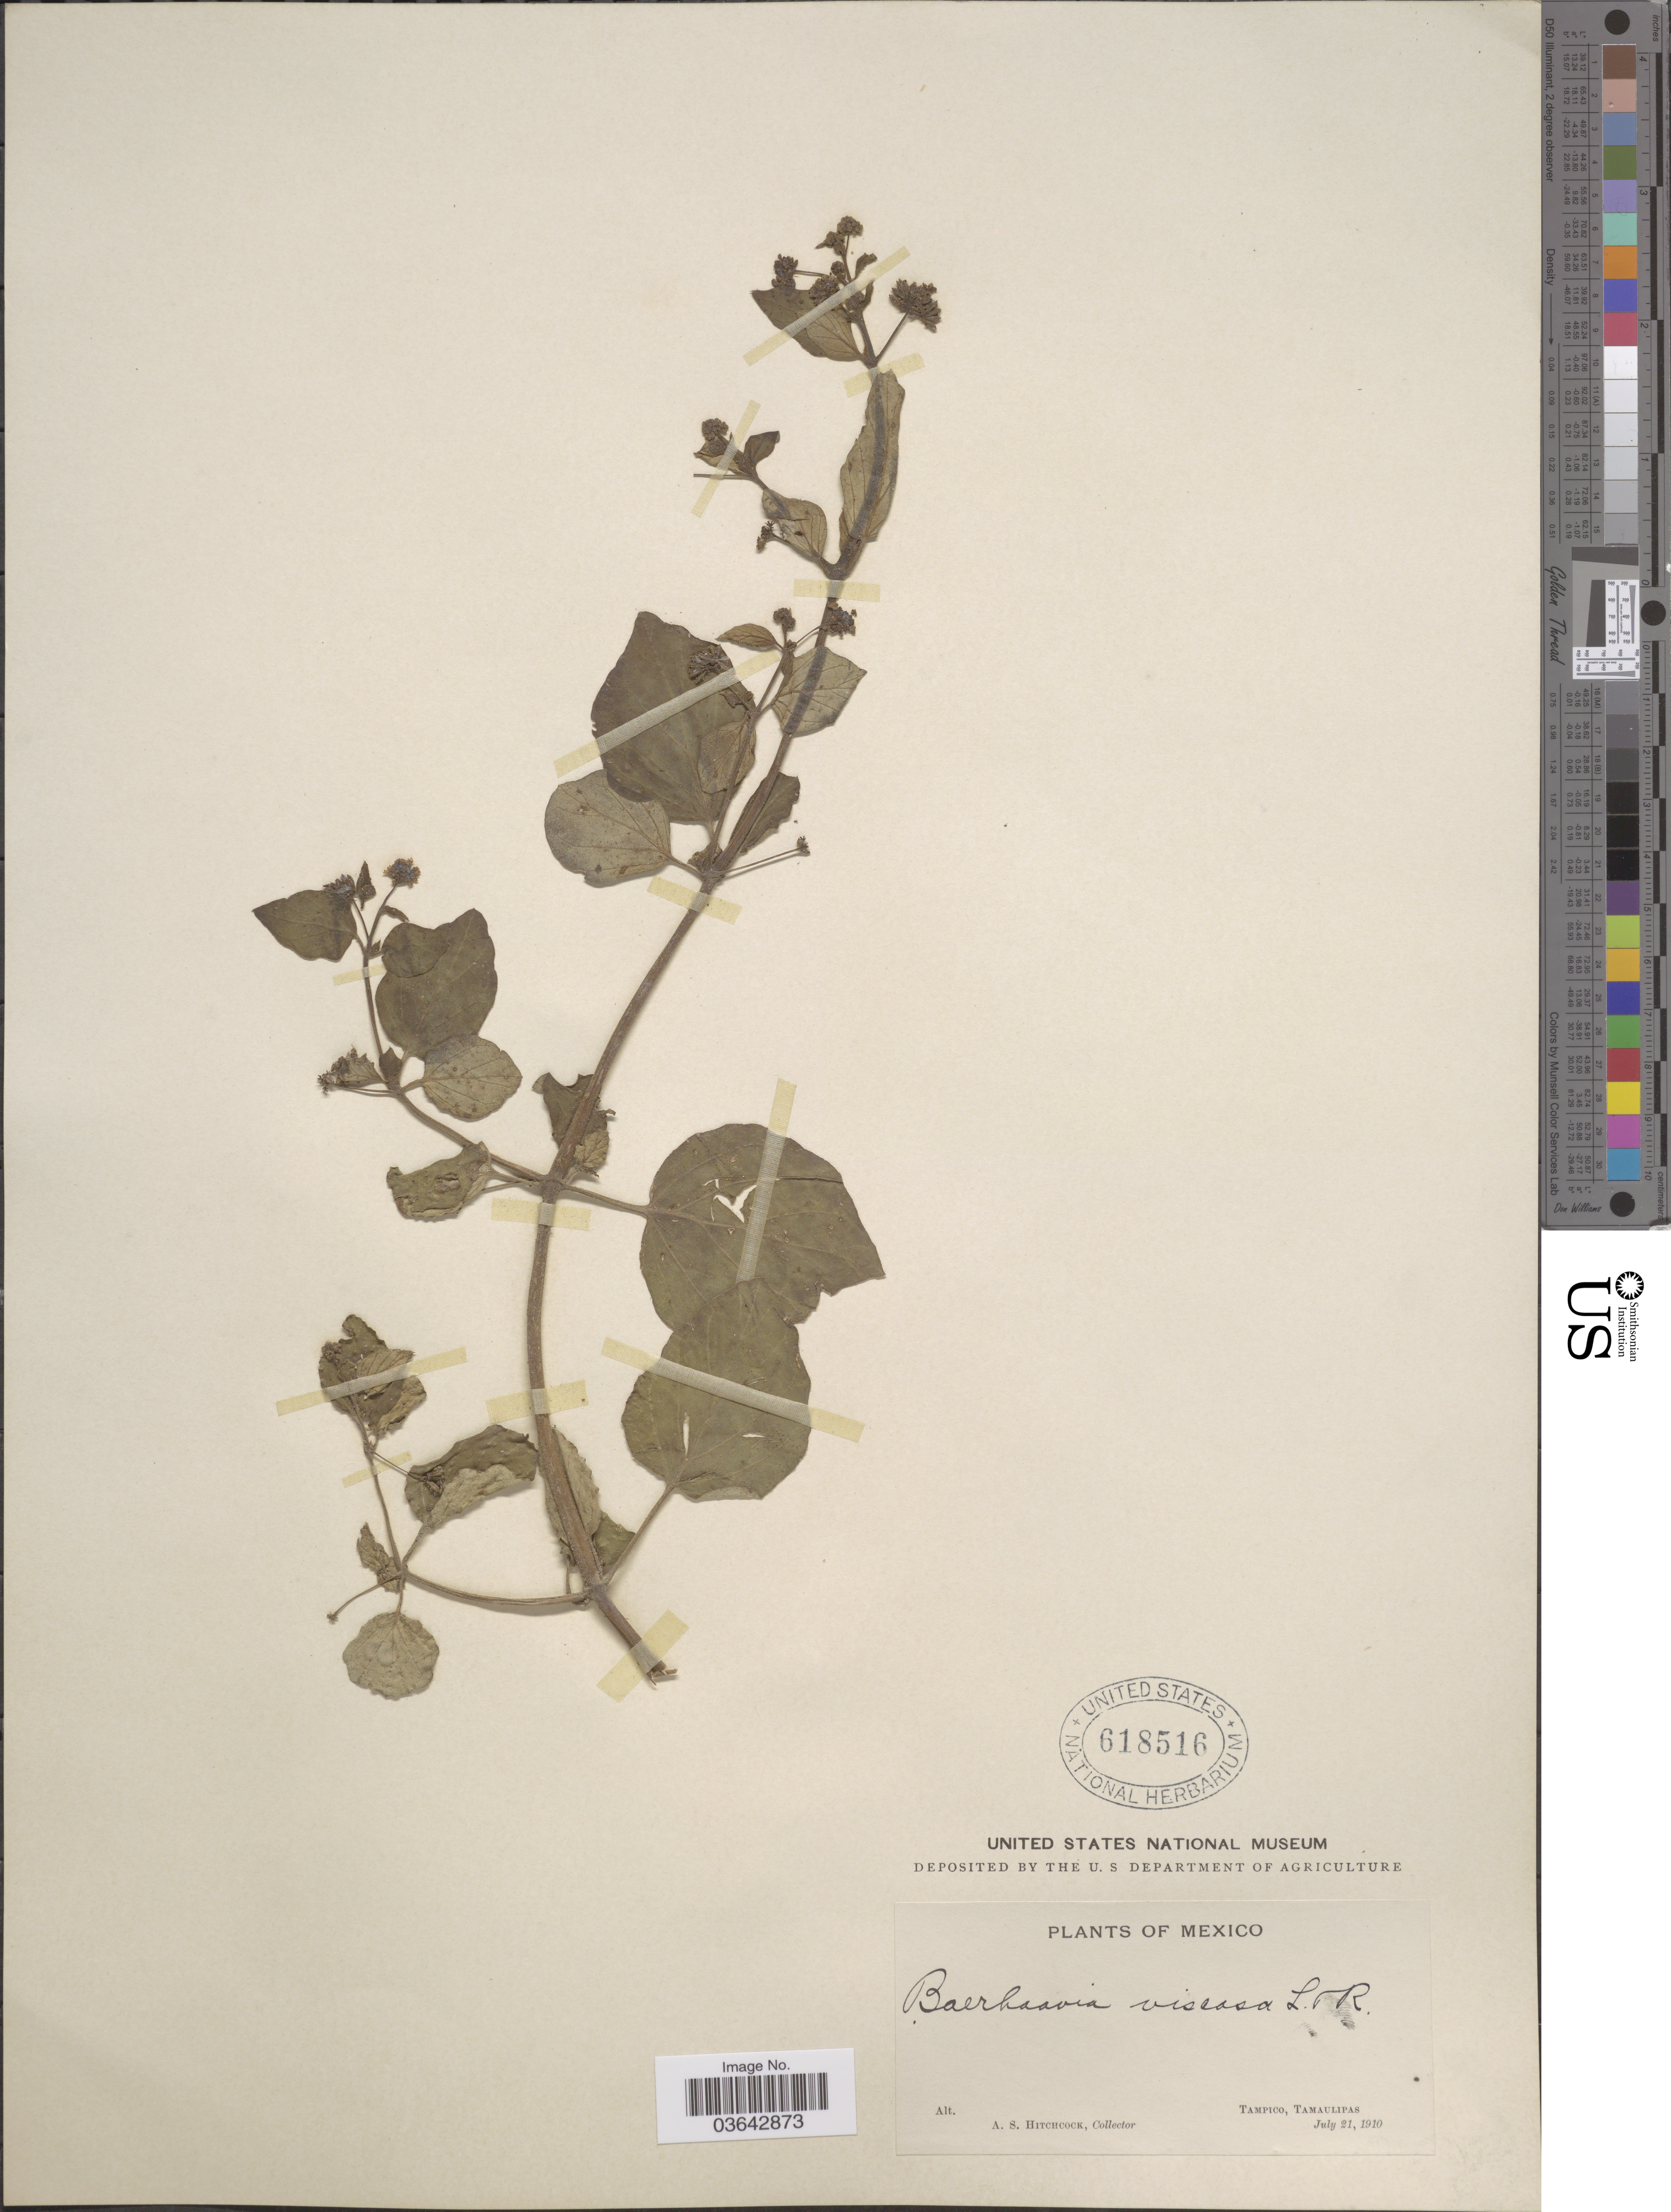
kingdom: Plantae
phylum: Tracheophyta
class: Magnoliopsida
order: Caryophyllales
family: Nyctaginaceae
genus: Boerhavia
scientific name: Boerhavia caribaea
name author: Jacq.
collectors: A. S. Hitchcock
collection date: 1910-07-21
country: Mexico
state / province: Tamaulipas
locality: Tampico.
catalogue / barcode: US 618516